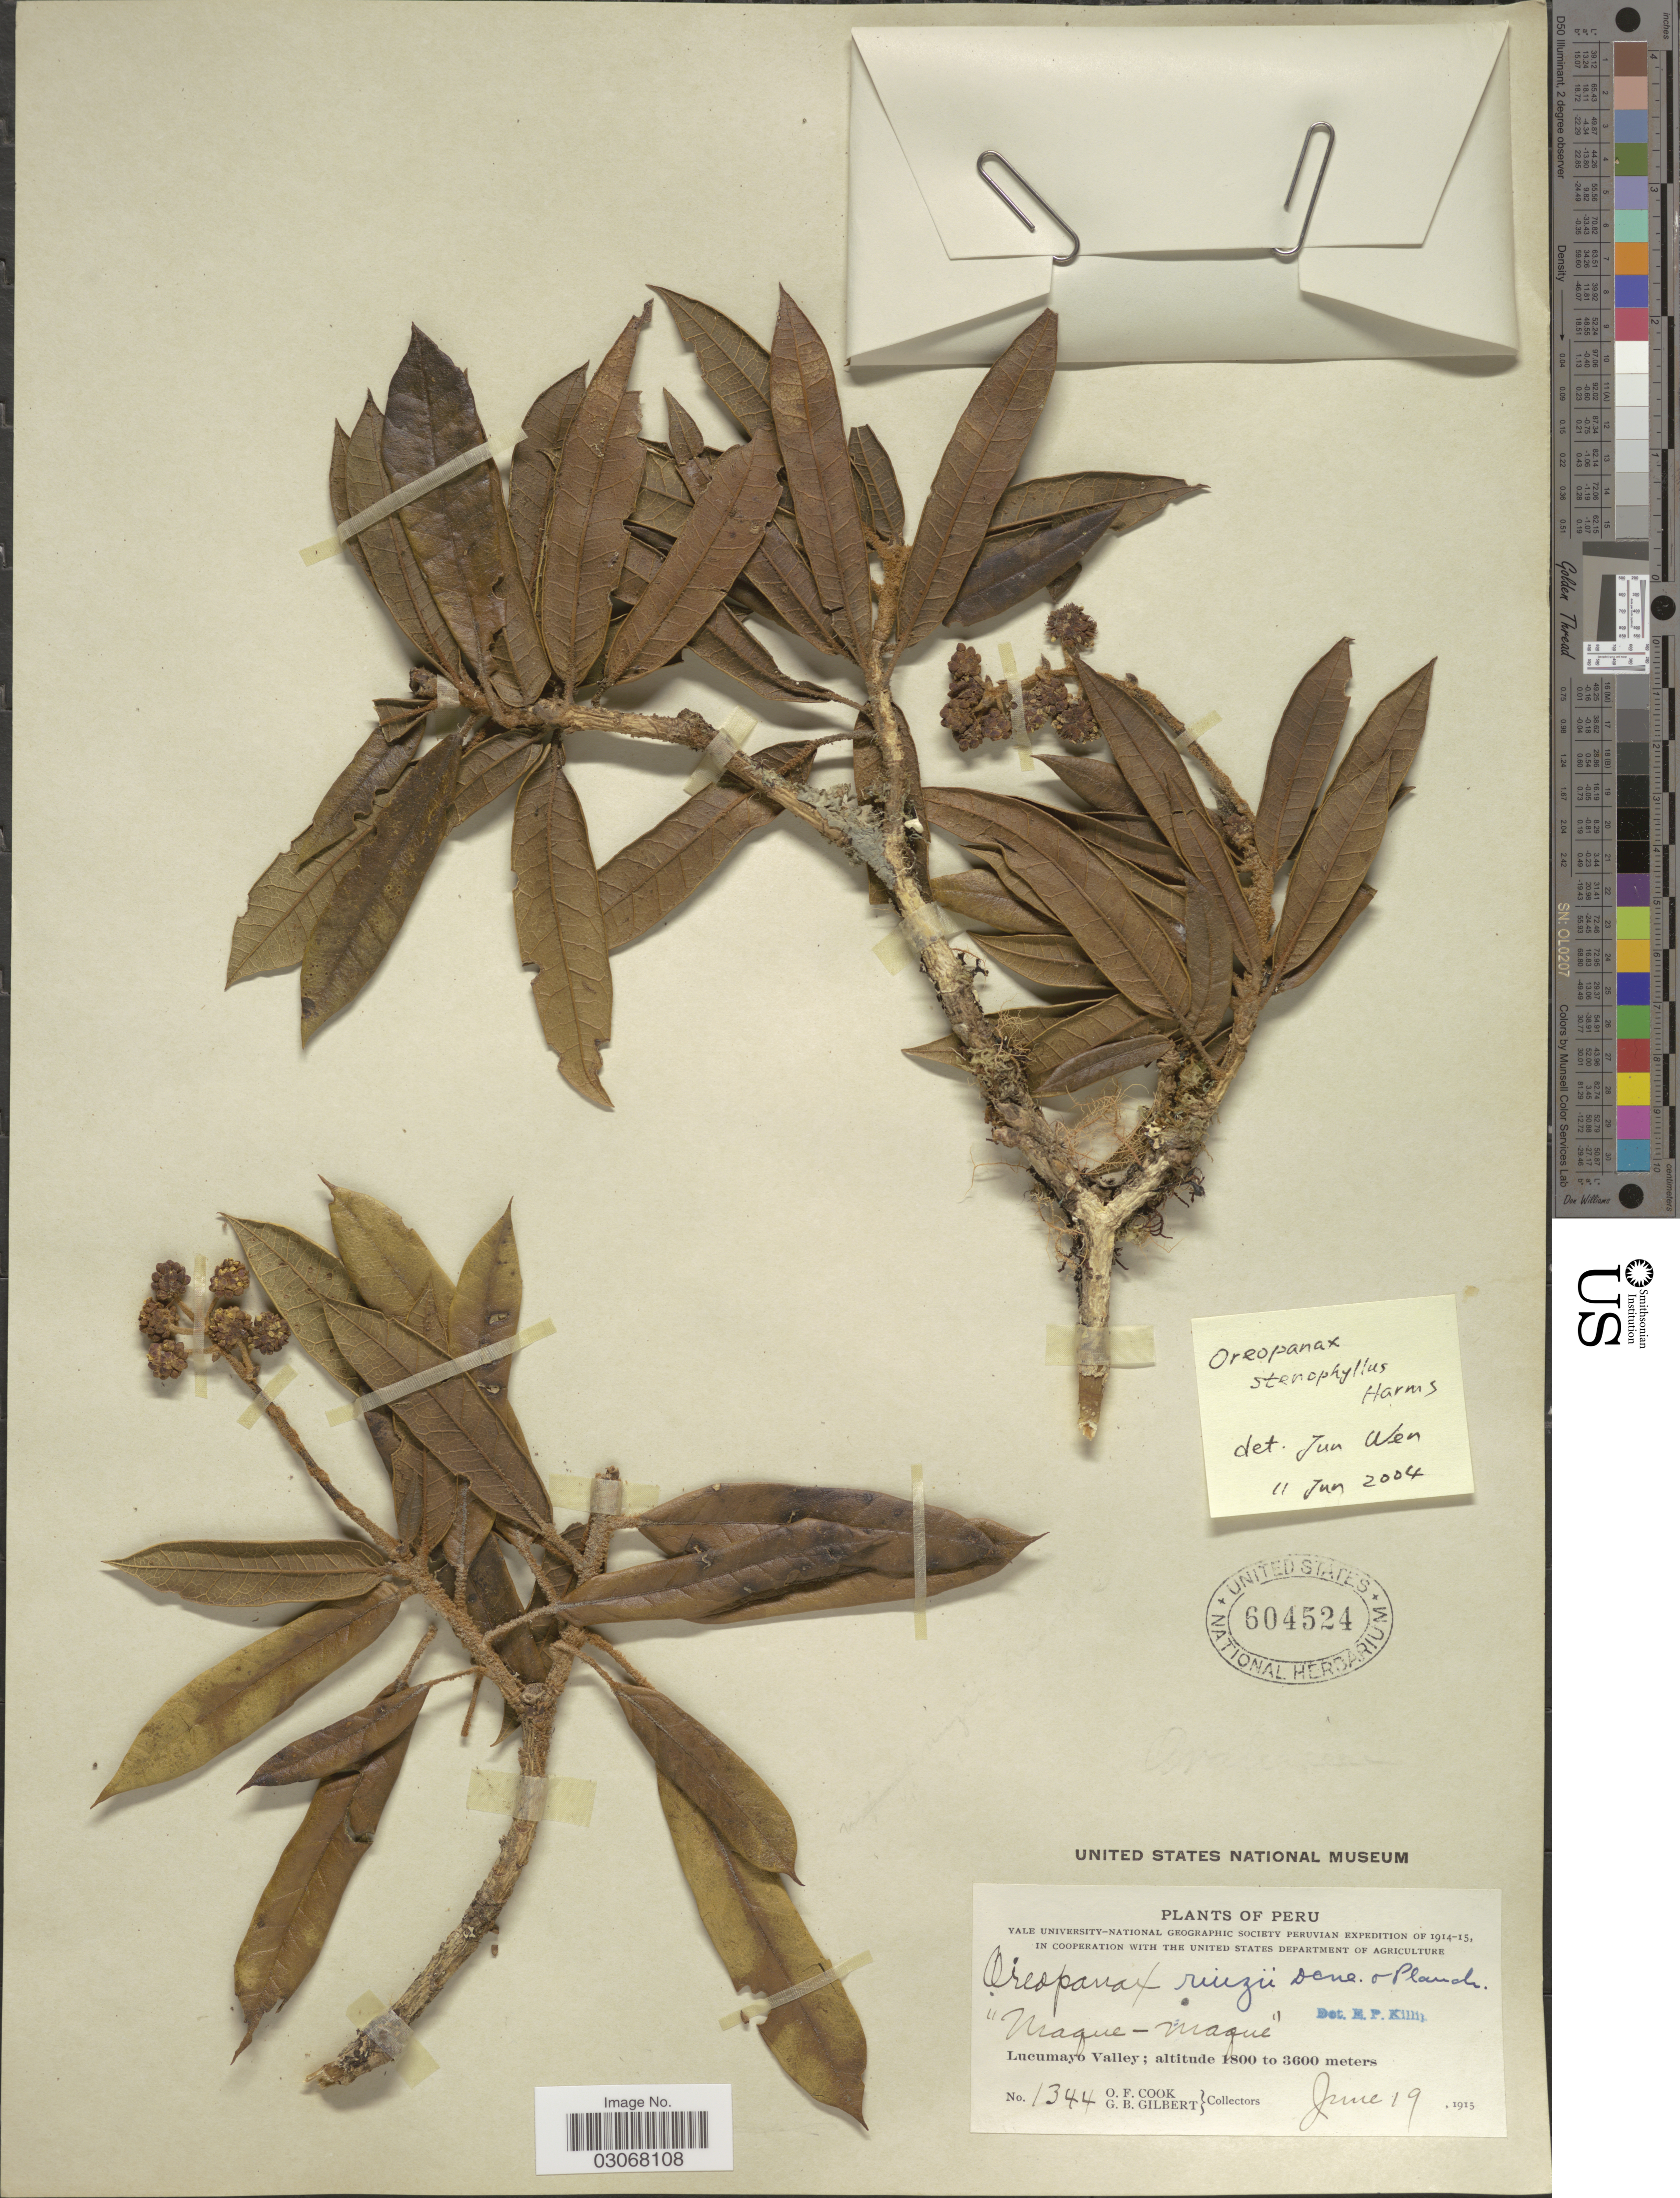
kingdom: Plantae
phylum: Tracheophyta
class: Magnoliopsida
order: Apiales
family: Araliaceae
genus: Oreopanax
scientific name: Oreopanax stenophyllus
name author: Harms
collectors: O. F. Cook & G. B. Gilbert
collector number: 1344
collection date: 1915-06-19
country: Peru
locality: Lucumayo Valley.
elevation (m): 1800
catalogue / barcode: US 604524